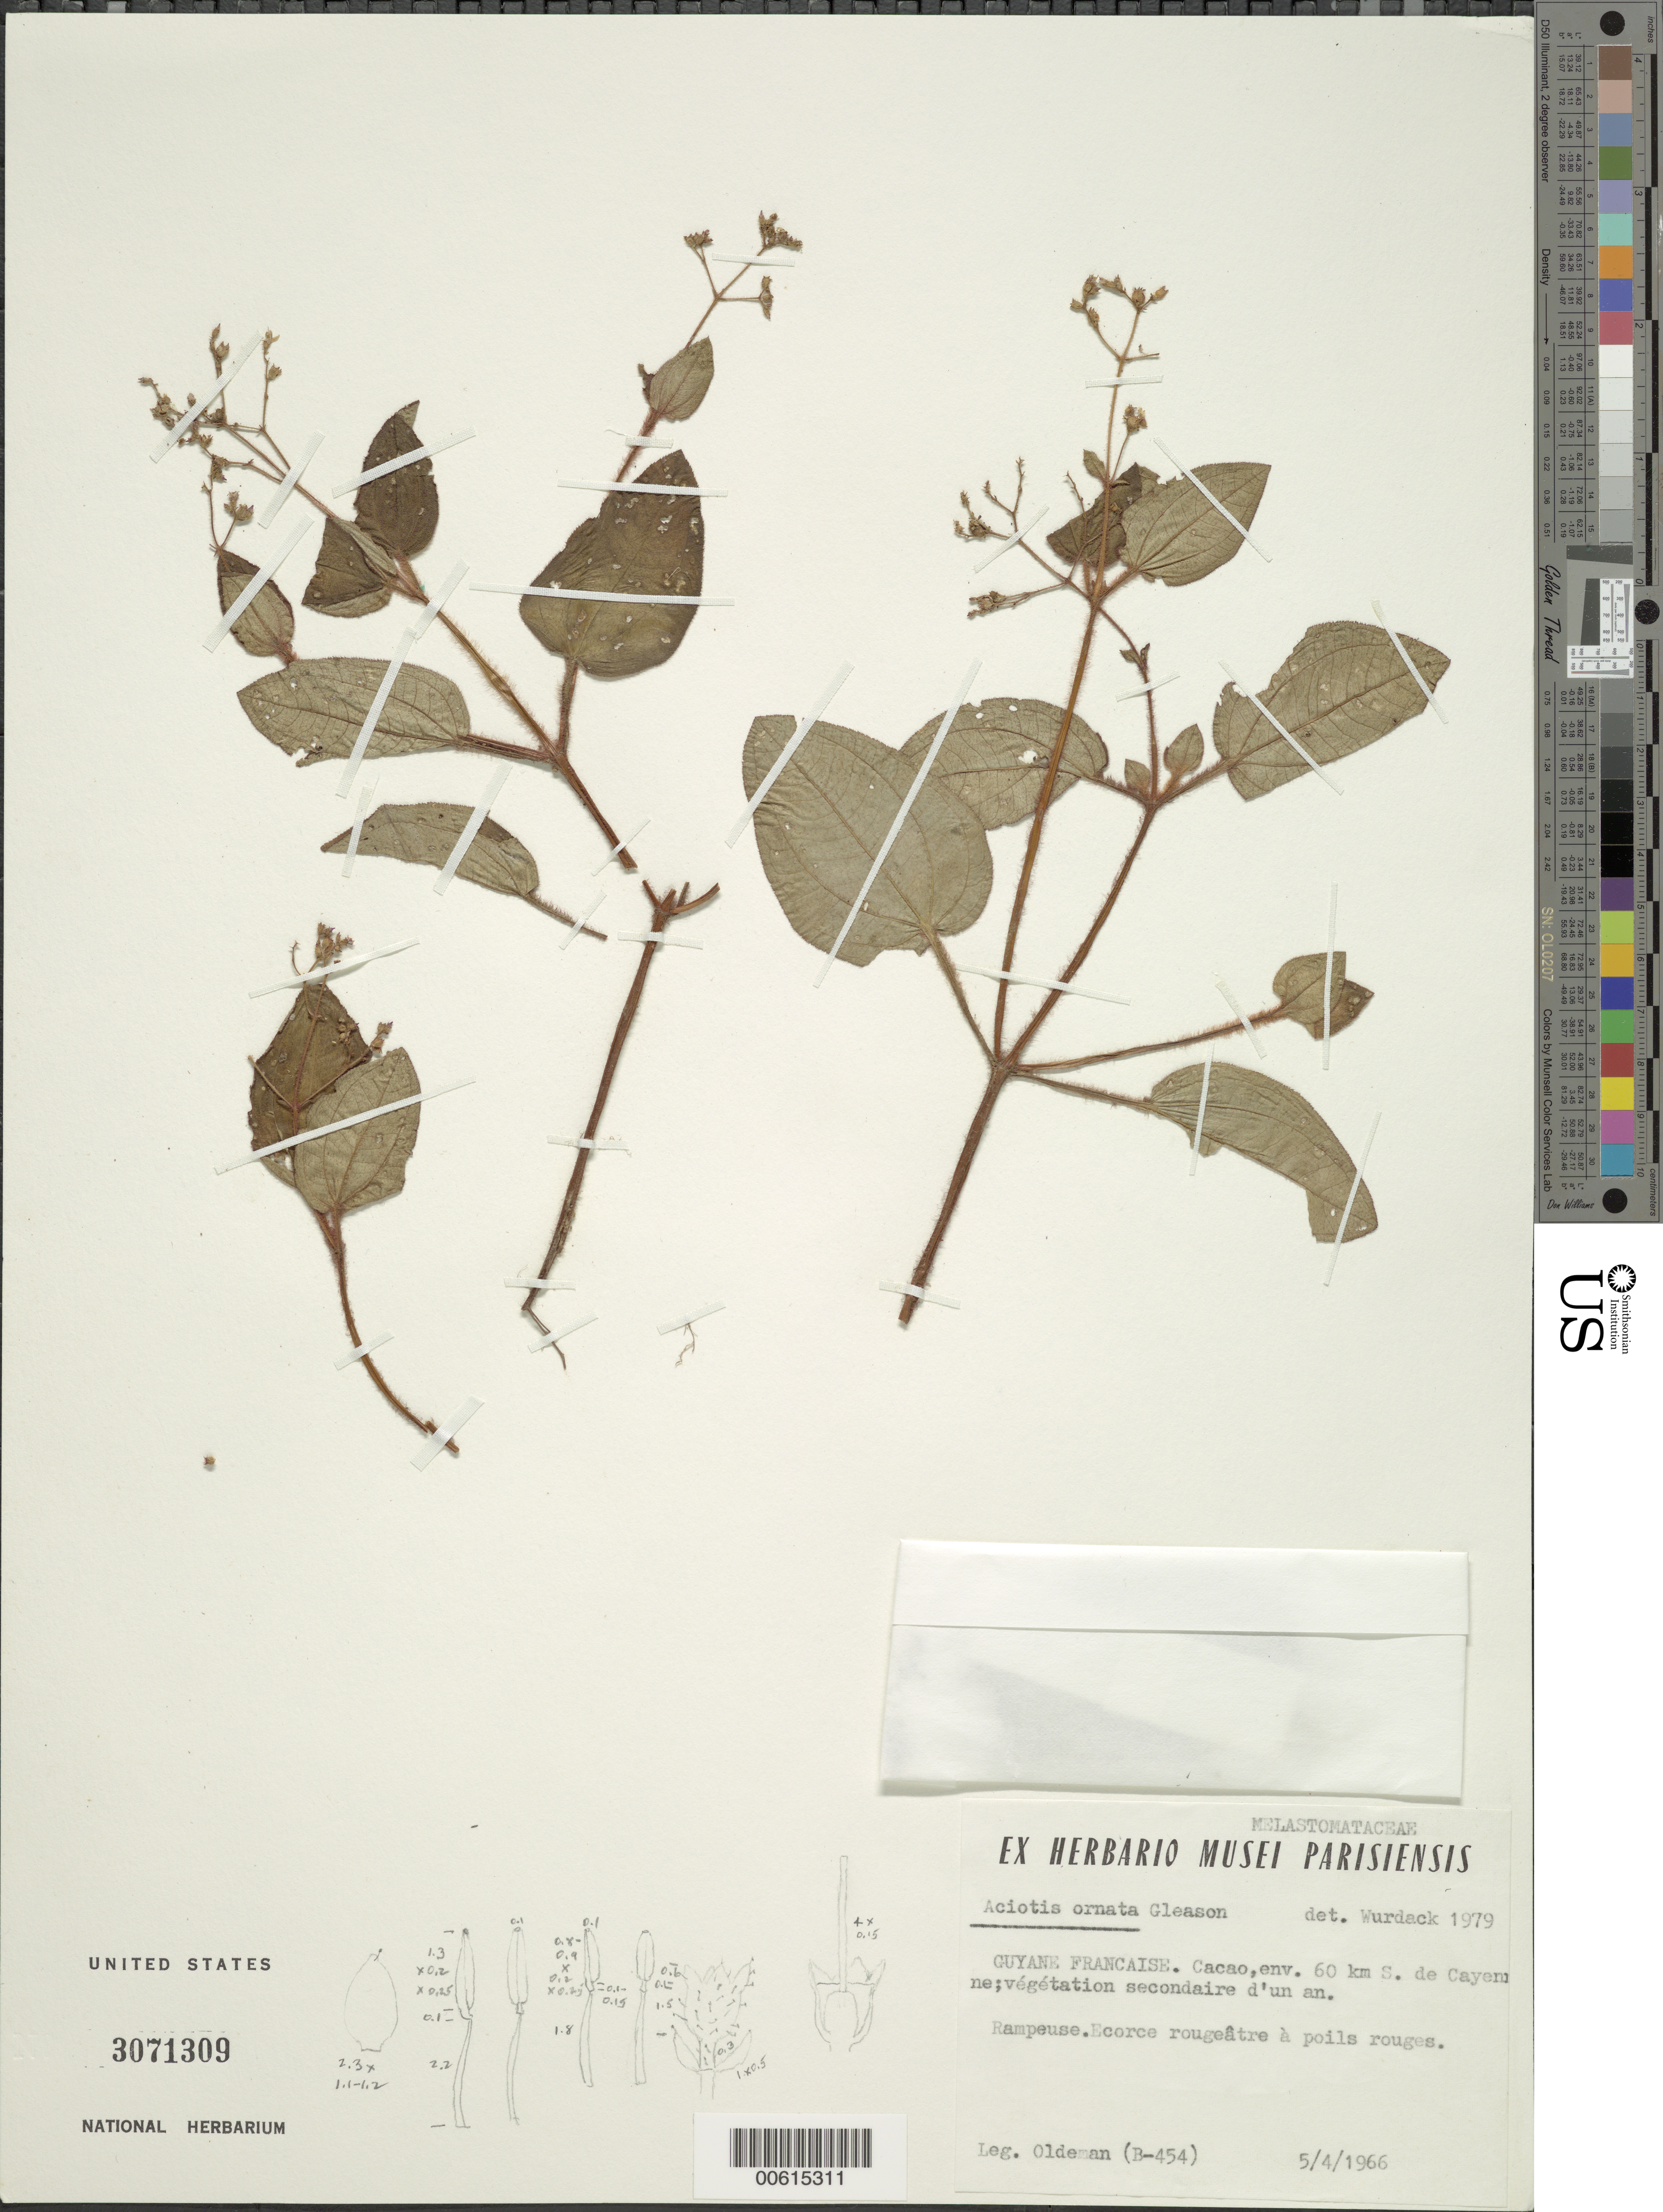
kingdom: Plantae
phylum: Tracheophyta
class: Magnoliopsida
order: Myrtales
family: Melastomataceae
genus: Aciotis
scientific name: Aciotis ornata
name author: (Miq.) Gleason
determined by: Wurdack, John J., (US), US (UNITED STATES)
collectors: R. Oldeman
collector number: B 454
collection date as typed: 5-Apr-66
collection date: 1966-04-05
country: French Guiana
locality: Cacao Village, env. 60 km S de Cayenne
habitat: Vegetation secondaire d'un an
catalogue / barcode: US 3071309